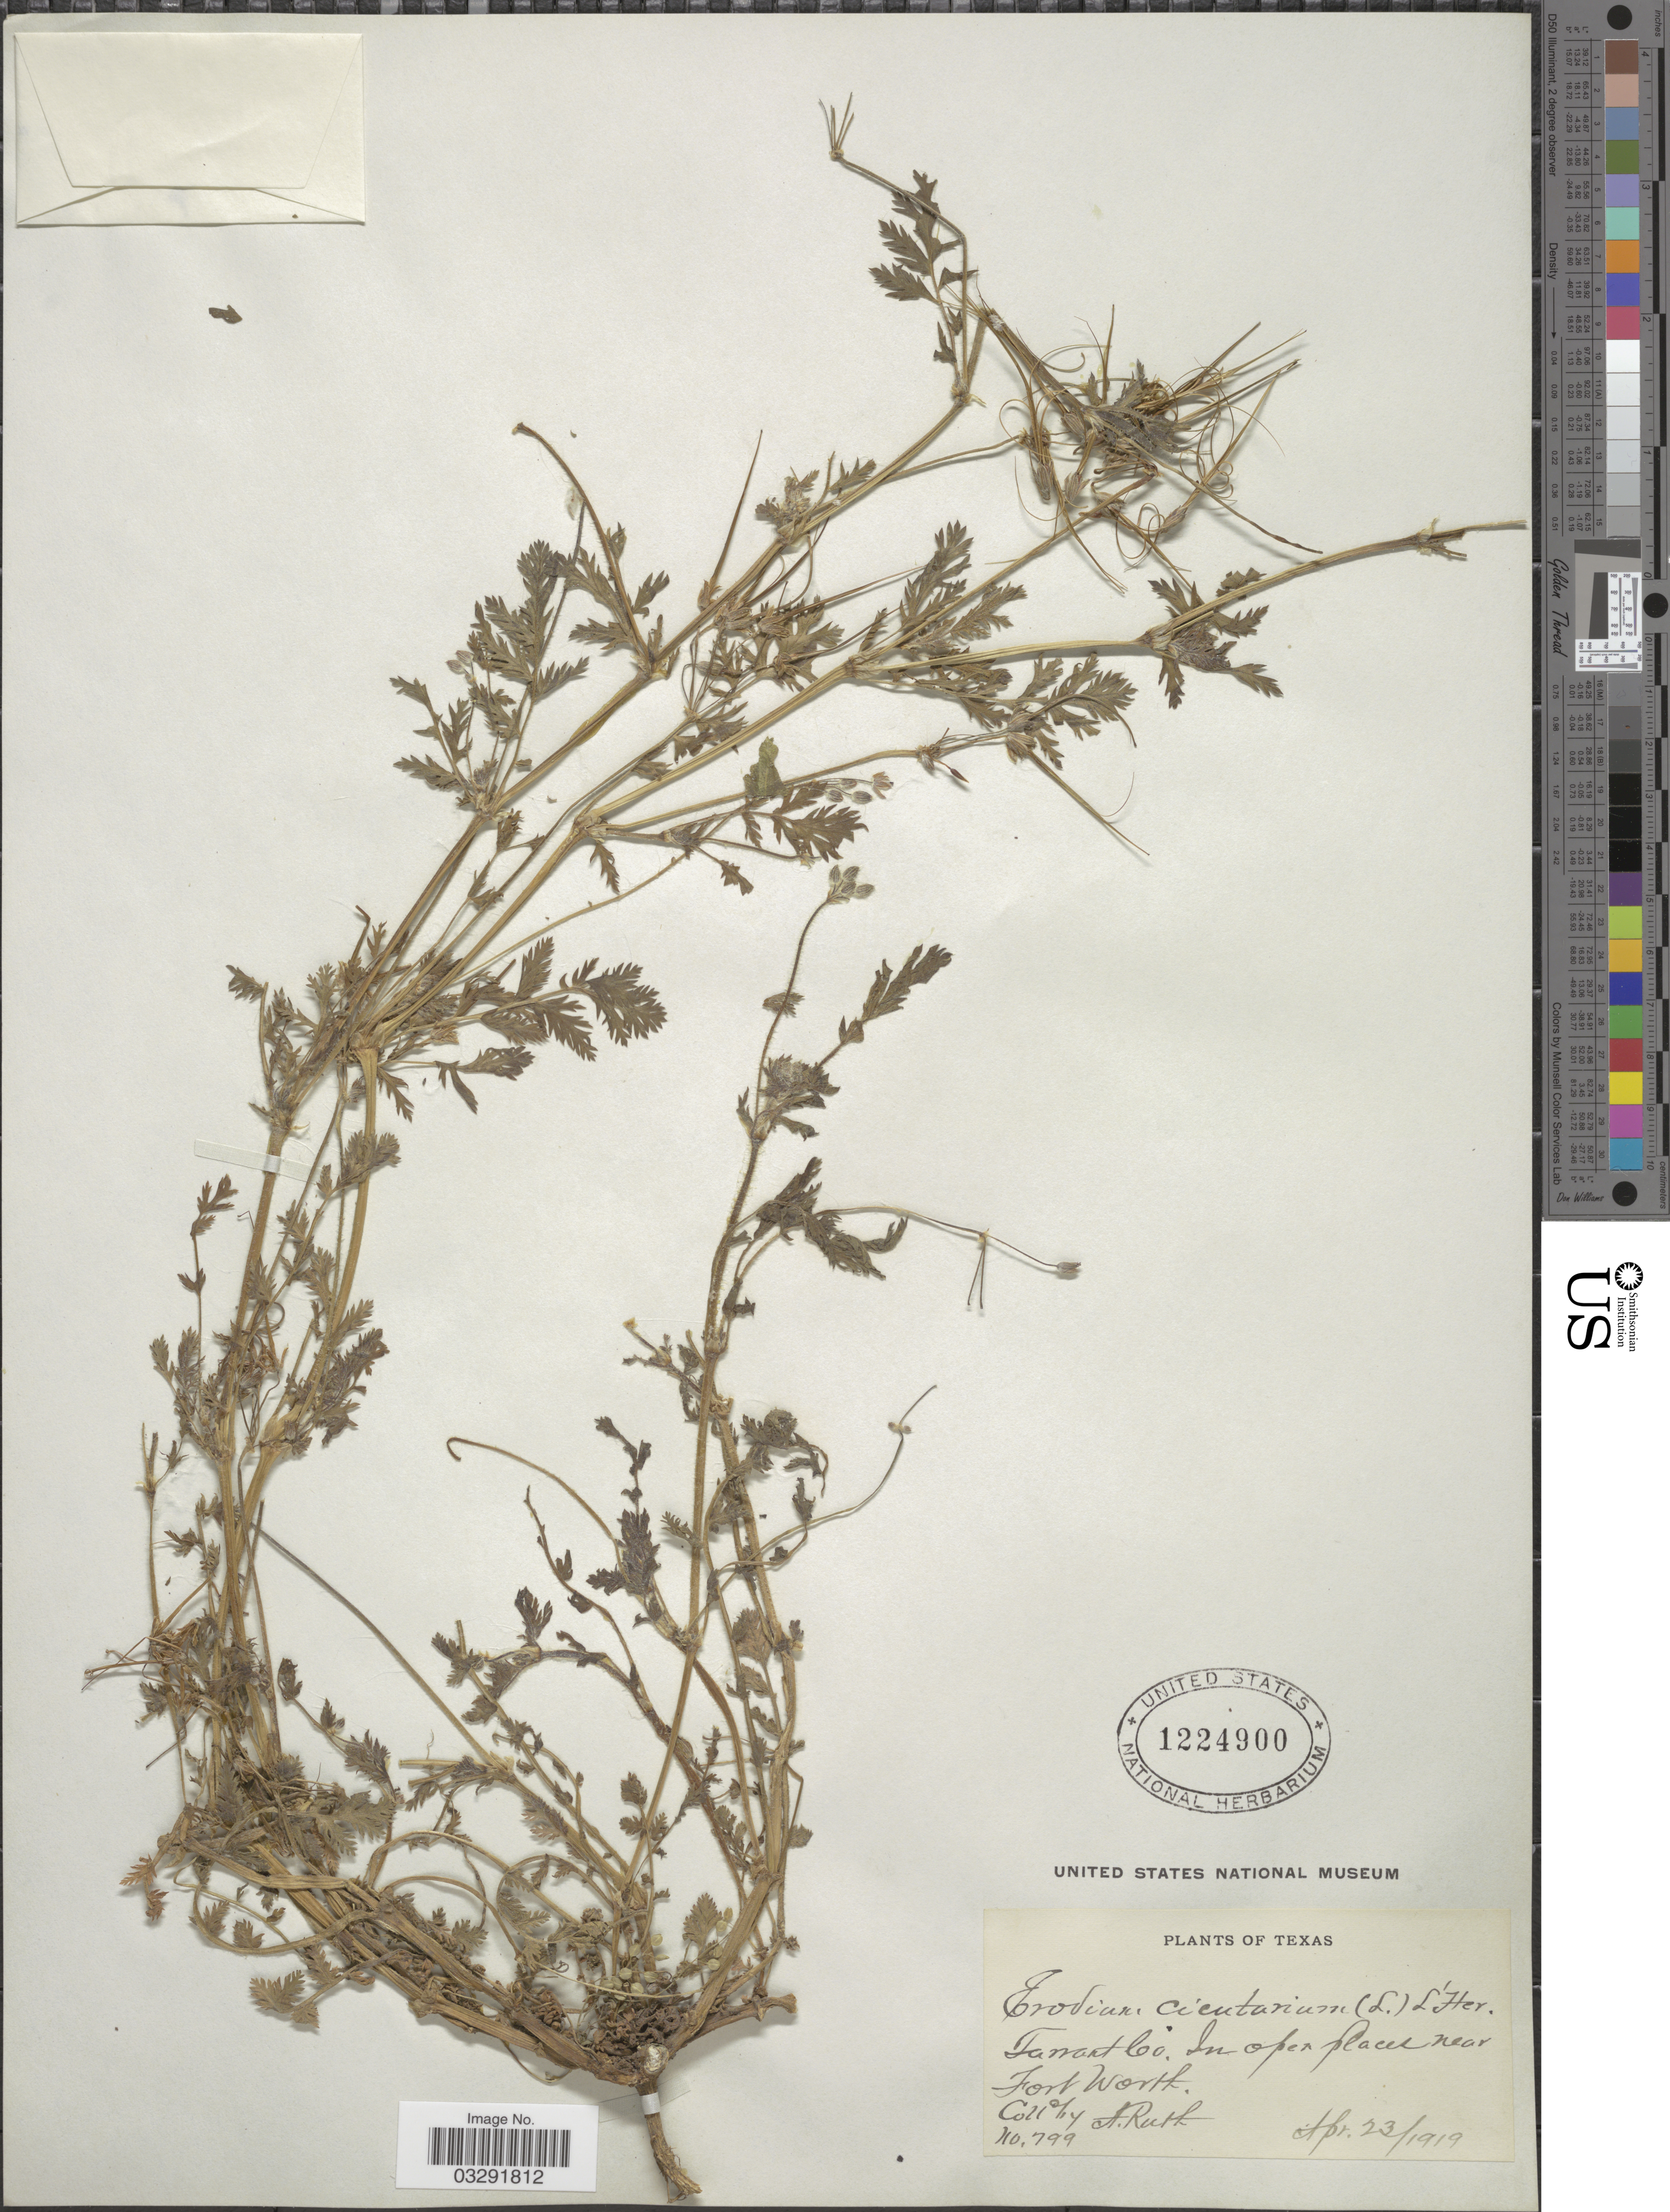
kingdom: Plantae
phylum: Tracheophyta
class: Magnoliopsida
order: Geraniales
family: Geraniaceae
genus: Erodium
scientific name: Erodium cicutarium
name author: (L.) L'Hér.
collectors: A. Ruth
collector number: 799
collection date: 1919-04-23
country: United States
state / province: Texas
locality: Tarrant Co. In open places near Fort Worth.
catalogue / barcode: US 1224900